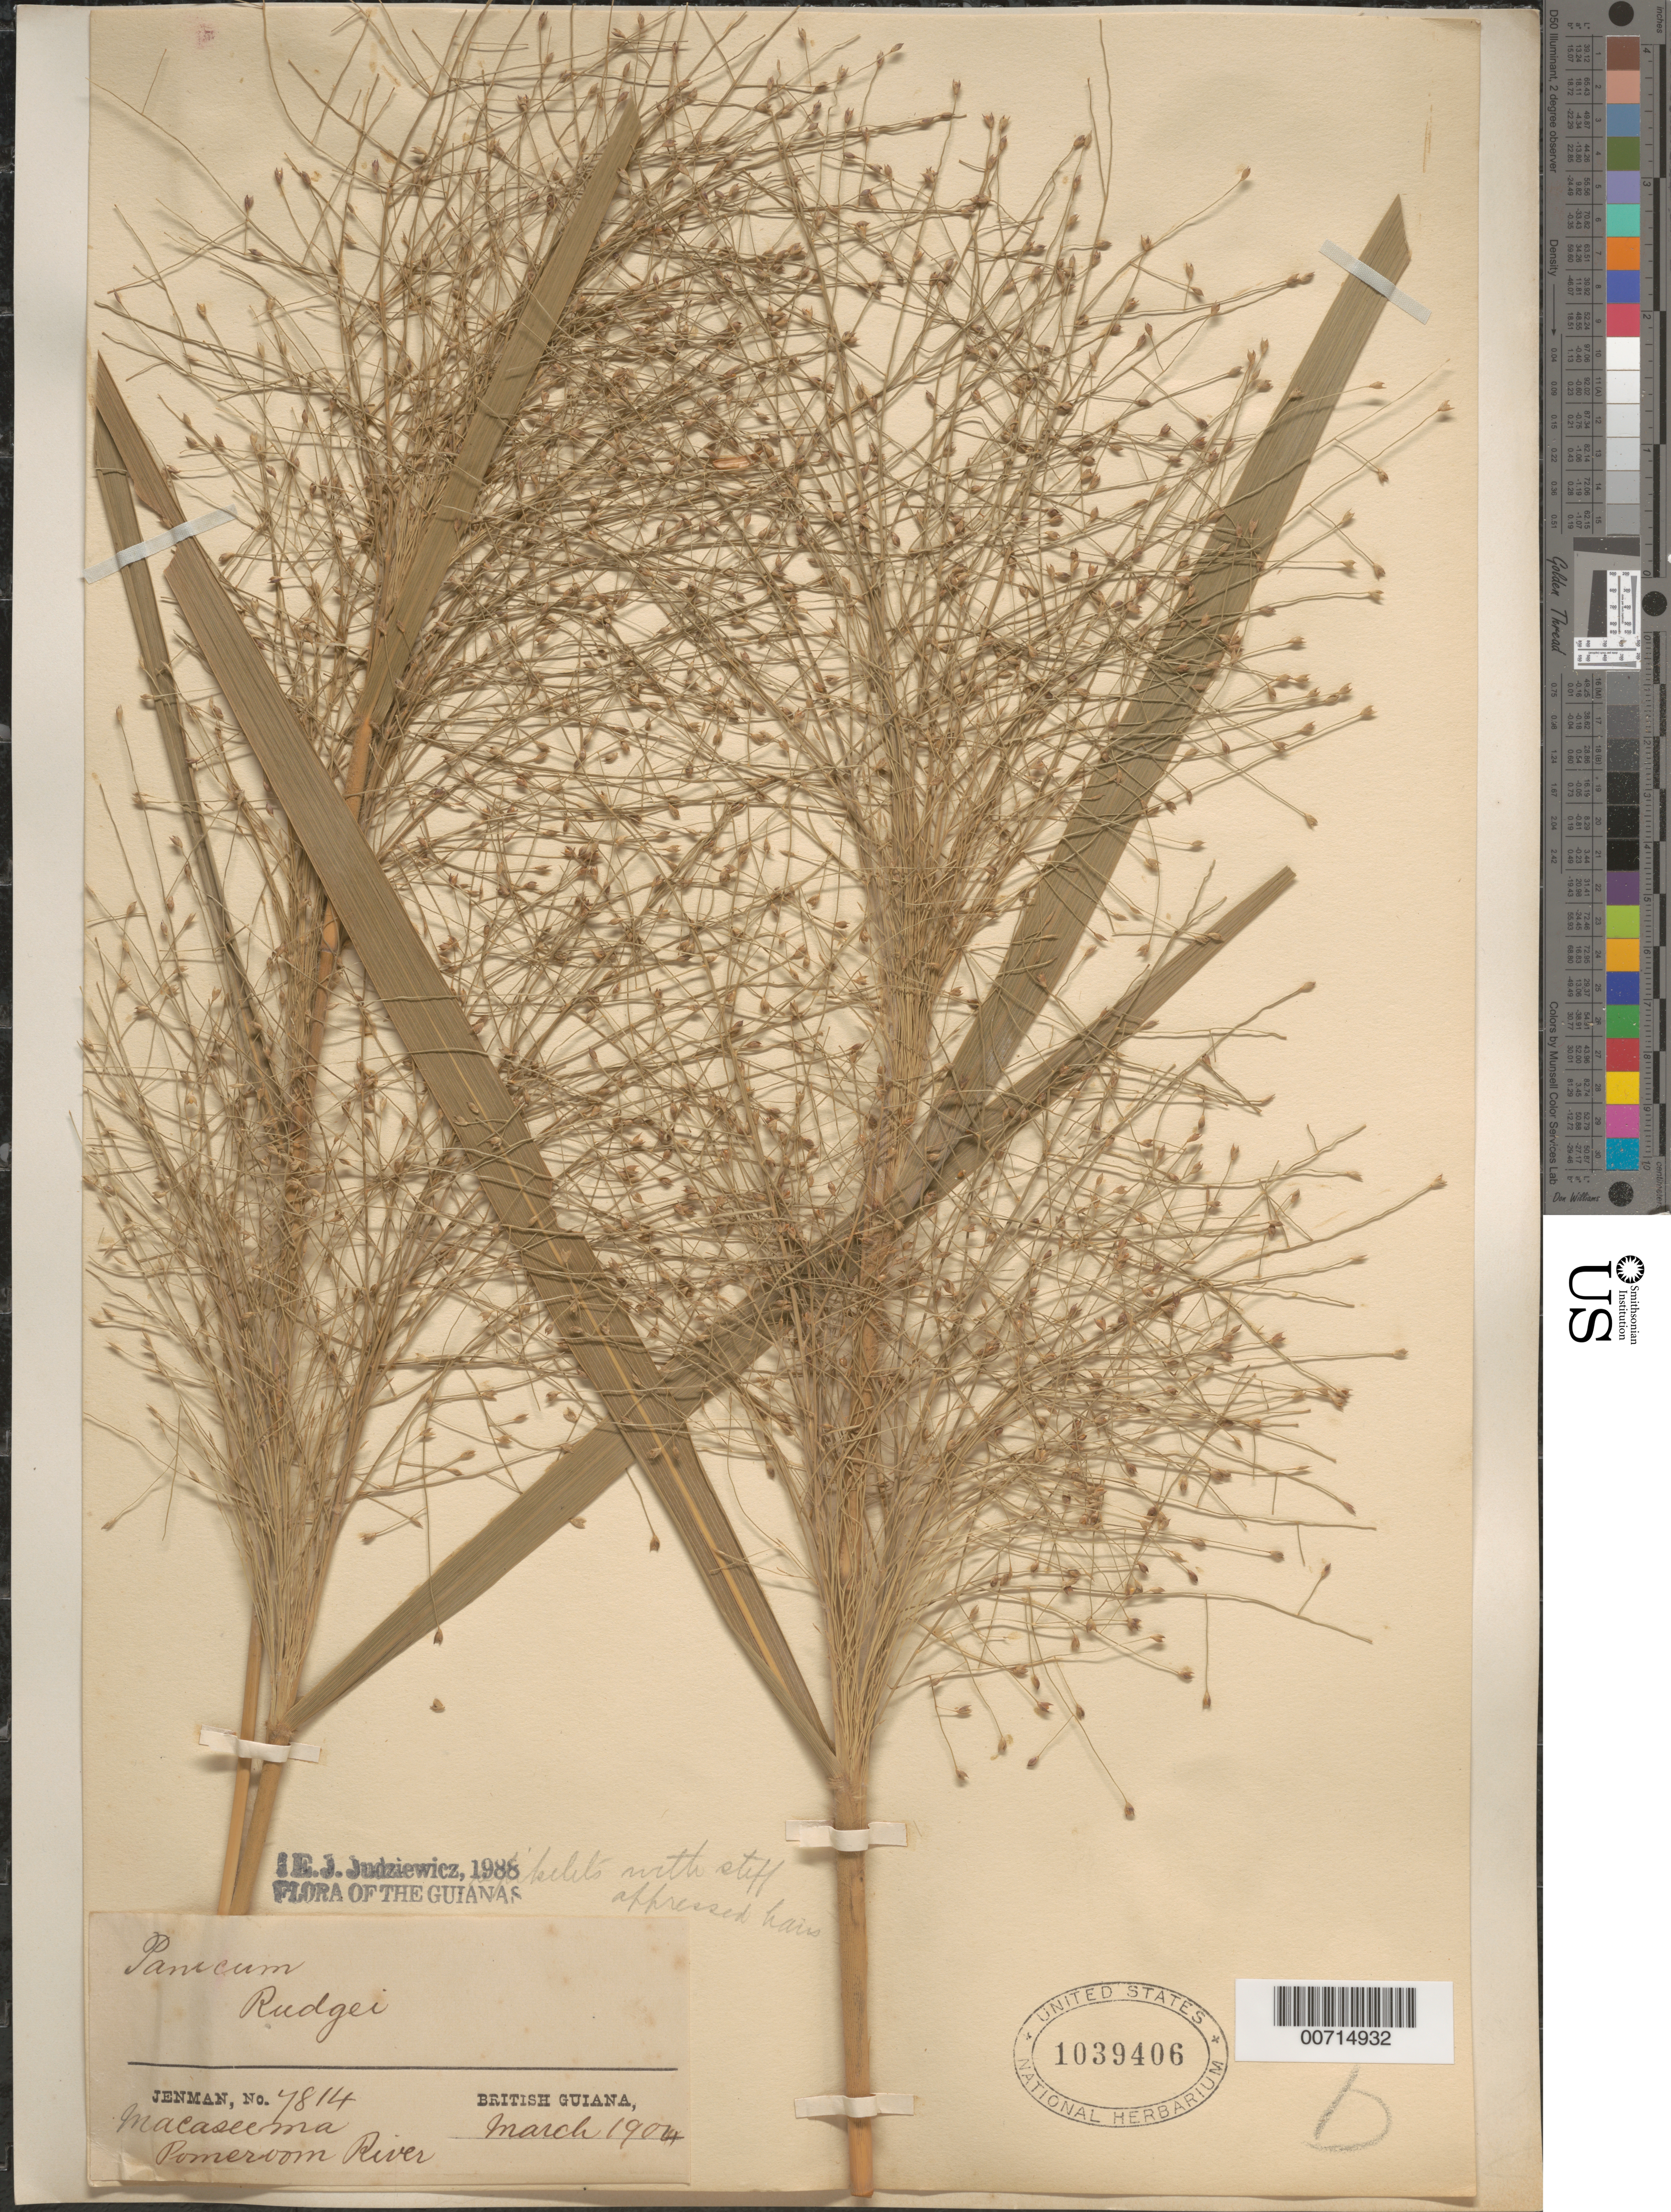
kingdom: Plantae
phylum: Tracheophyta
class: Liliopsida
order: Poales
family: Poaceae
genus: Panicum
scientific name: Panicum rudgei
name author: Roem. & Schult.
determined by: Judziewicz, E. J.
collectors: G. S. Jenman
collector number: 7814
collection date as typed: Mar-04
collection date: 2004-03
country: Guyana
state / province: Pomeroon-Supenaam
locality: Macaseema, Pomeroon R.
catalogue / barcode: US 1039406